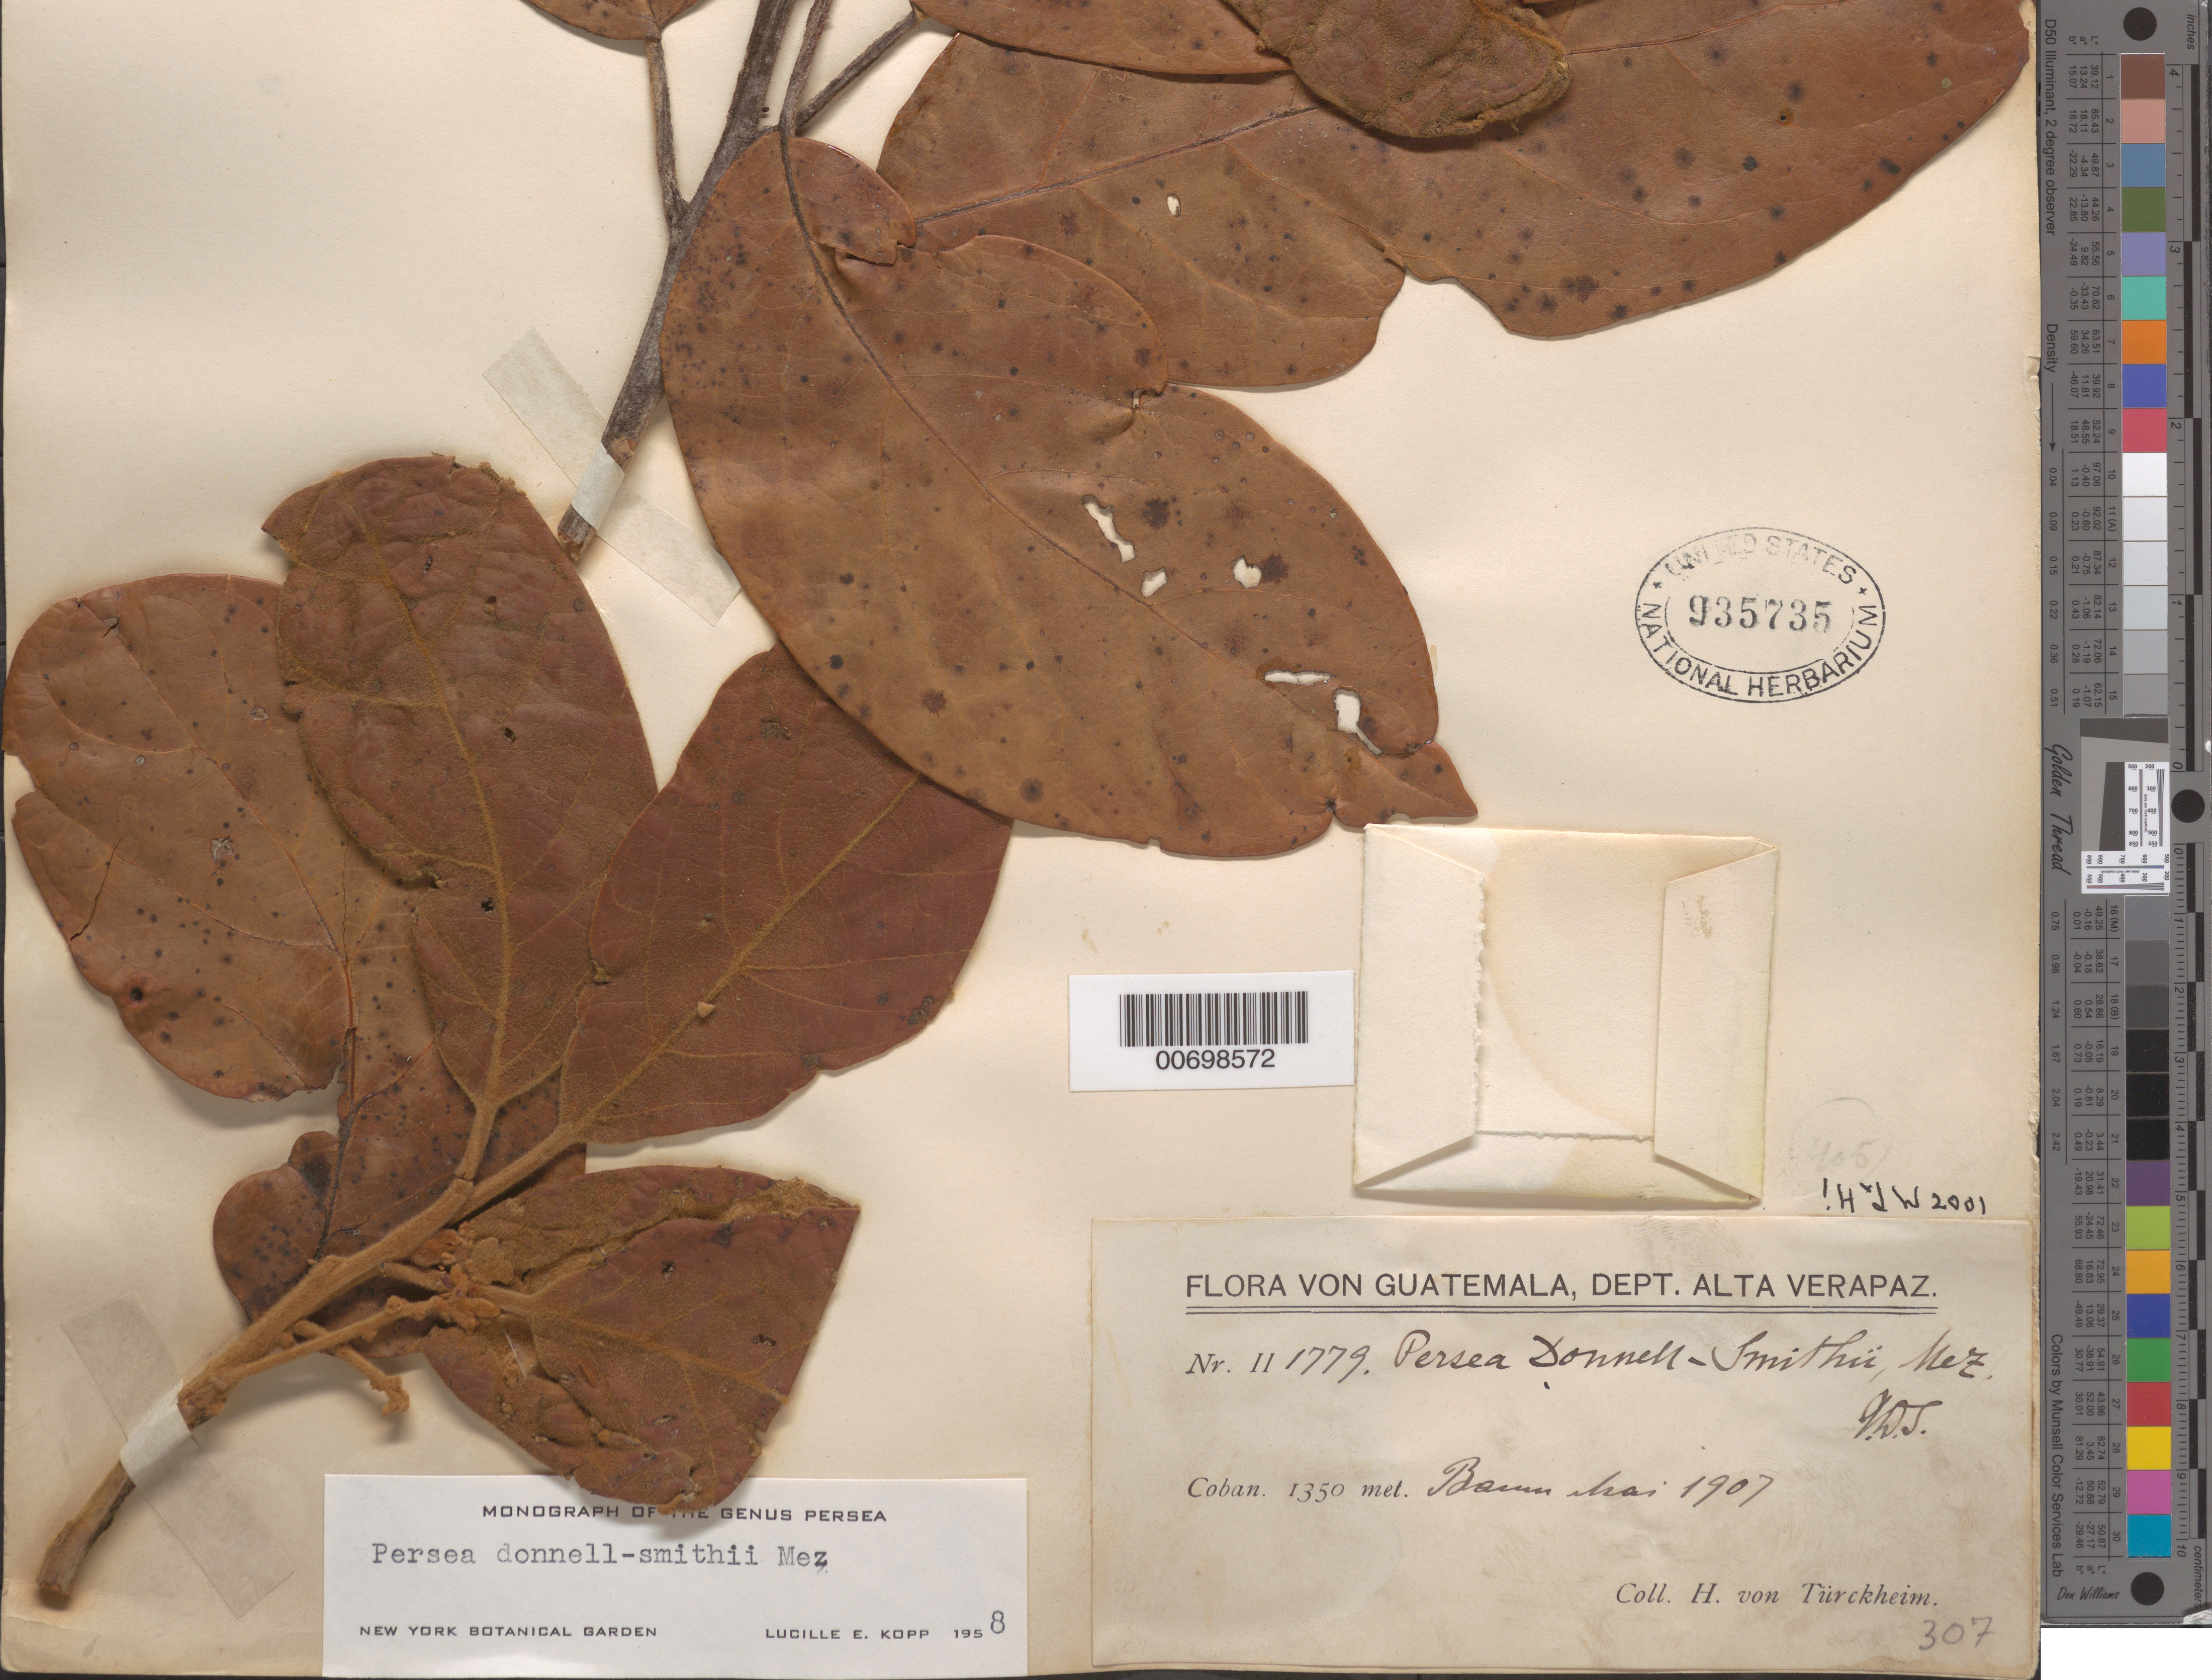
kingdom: Plantae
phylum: Tracheophyta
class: Magnoliopsida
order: Laurales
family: Lauraceae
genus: Persea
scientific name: Persea donnell-smithii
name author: Mez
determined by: Kopp, L. E., (NY), New York Botanical Garden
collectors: H. von Türckheim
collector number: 1779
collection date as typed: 1907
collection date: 1907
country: Guatemala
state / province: Alta Verapaz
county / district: Coban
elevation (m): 1350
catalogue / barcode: US 935735